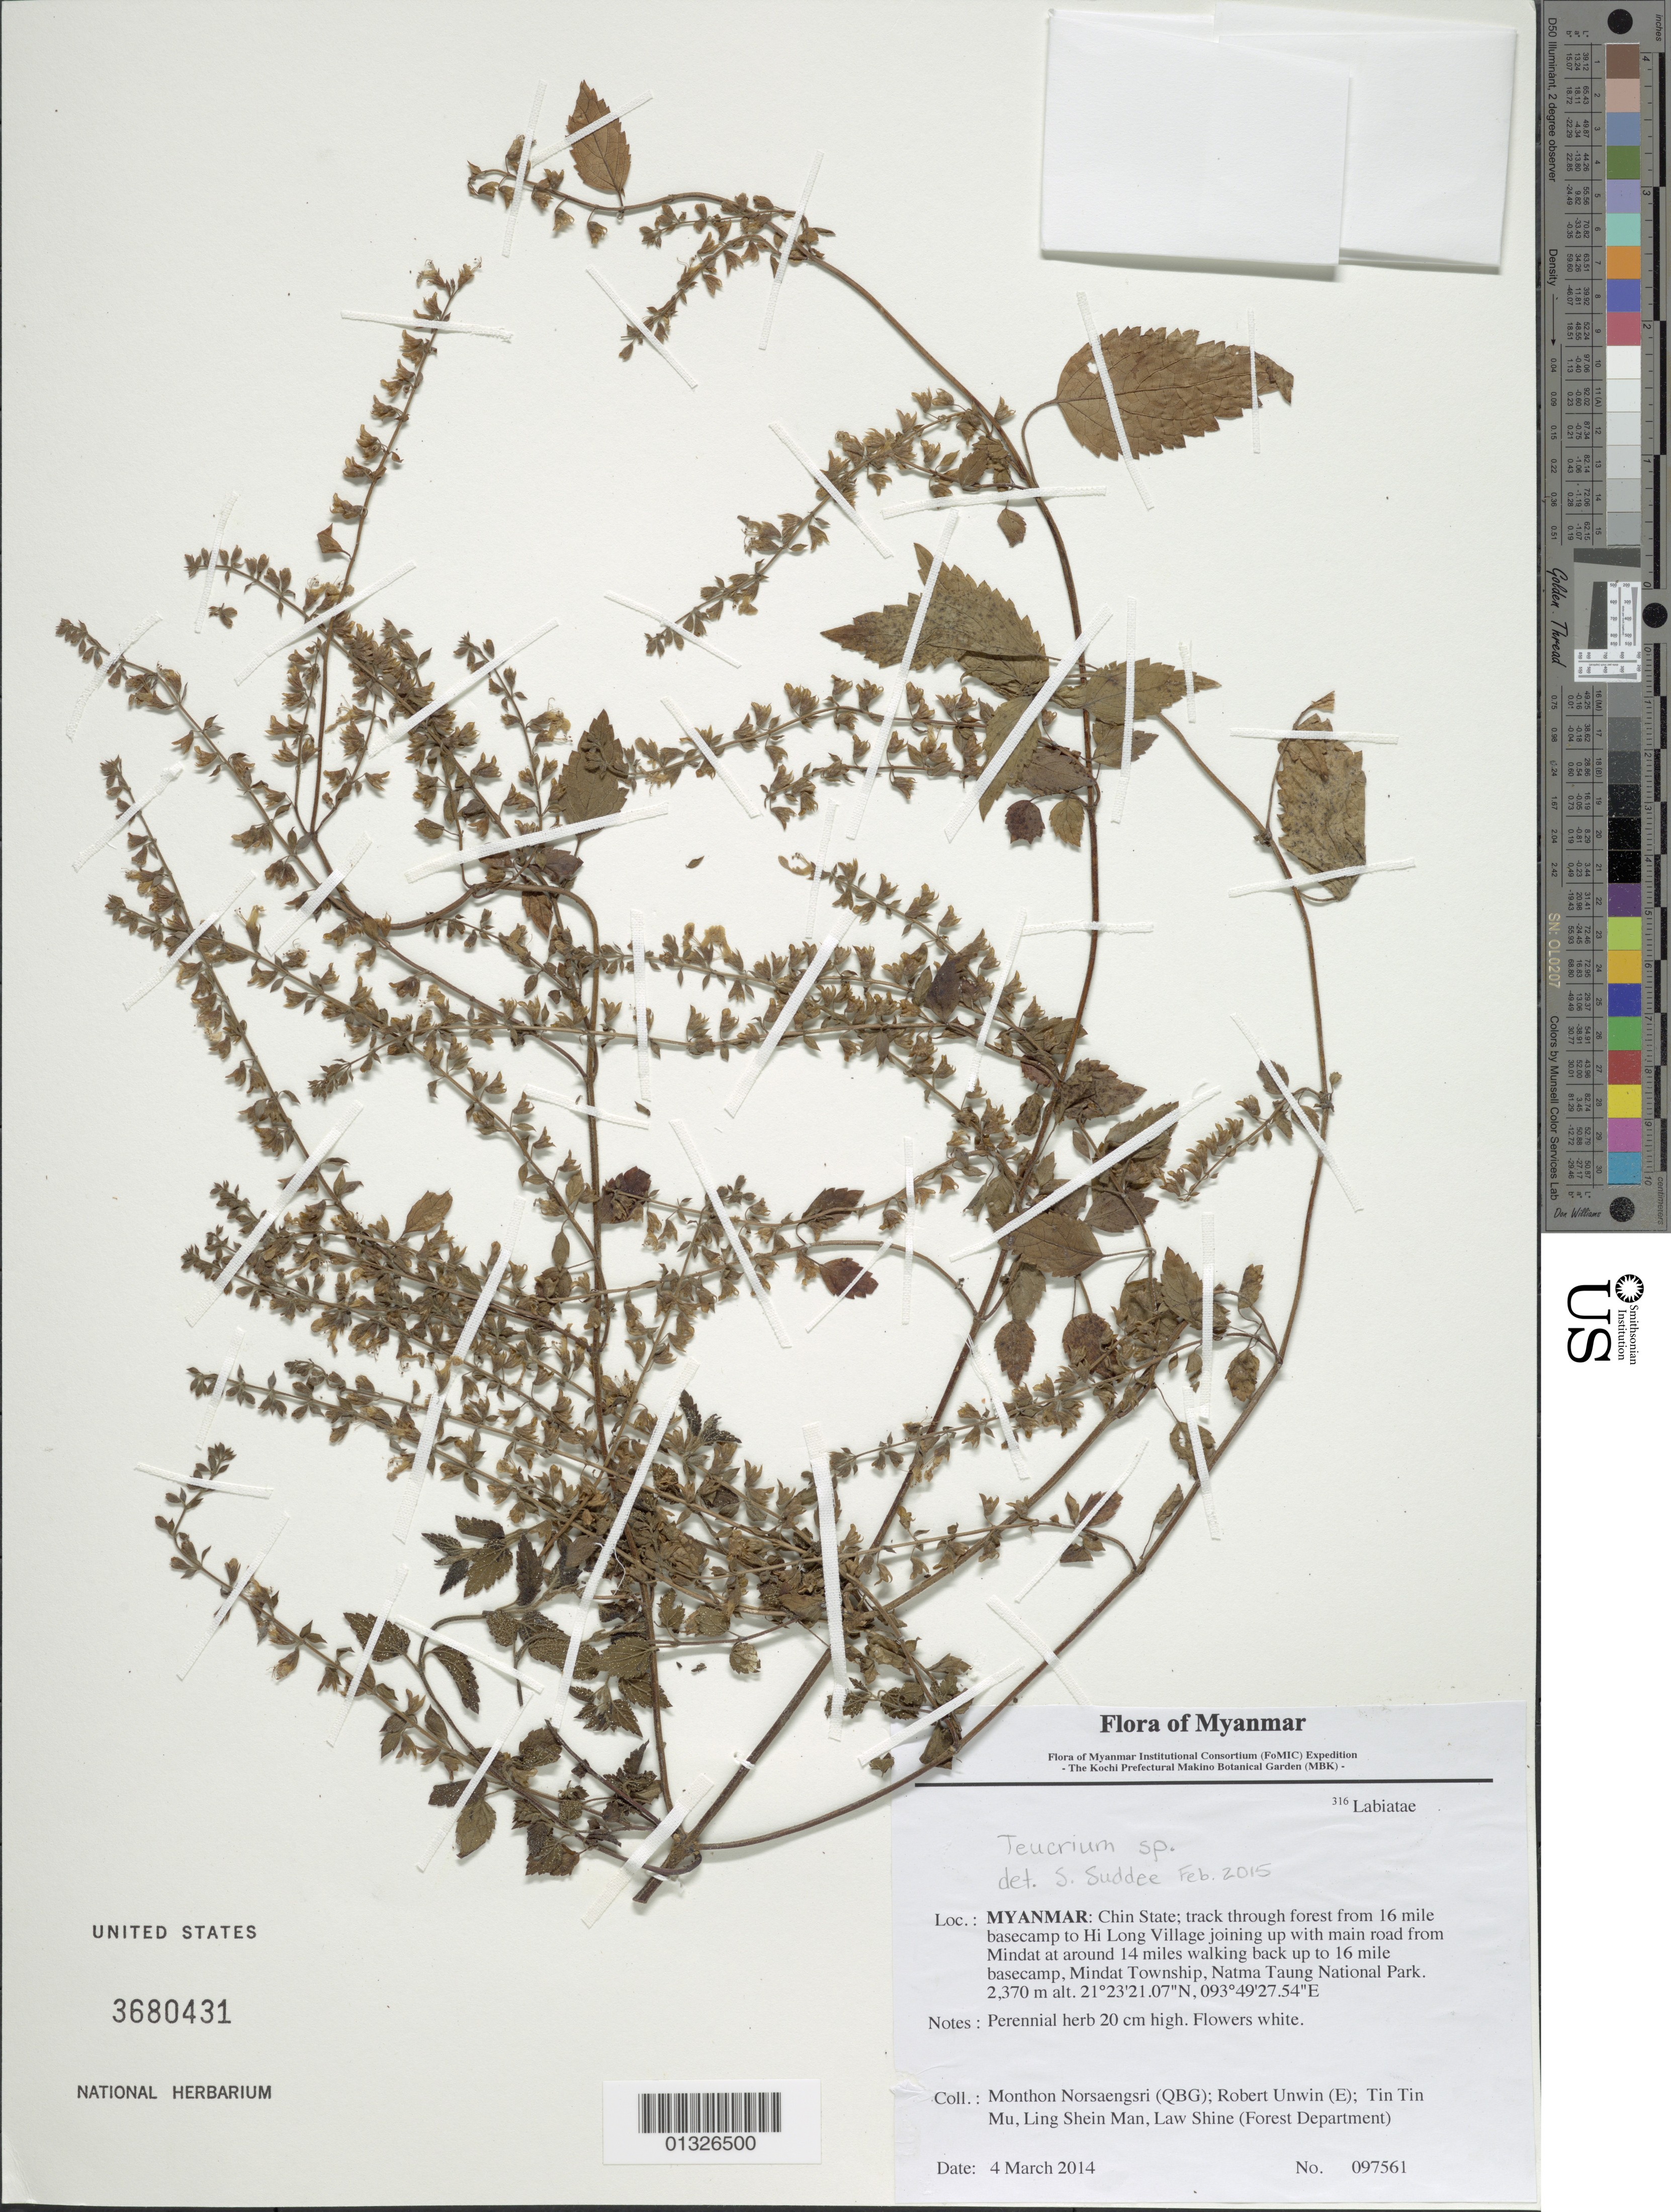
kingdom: Plantae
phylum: Tracheophyta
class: Magnoliopsida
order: Lamiales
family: Lamiaceae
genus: Teucrium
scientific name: Teucrium sp.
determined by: Suddee, S.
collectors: M. Norsaengsri, R. Unwin, Tin Tin Mu, Ling Shein Man & L. Shine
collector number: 97561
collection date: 2014-03-04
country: Myanmar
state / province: Chin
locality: Track through forest from 16 mile basecamp to Hi Long Village joining up with main road from Mindat at around 14 miles walking back up to 16 mile basecamp, Mindat Township, Natma Taung National Park.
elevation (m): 2370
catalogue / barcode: US 3680431